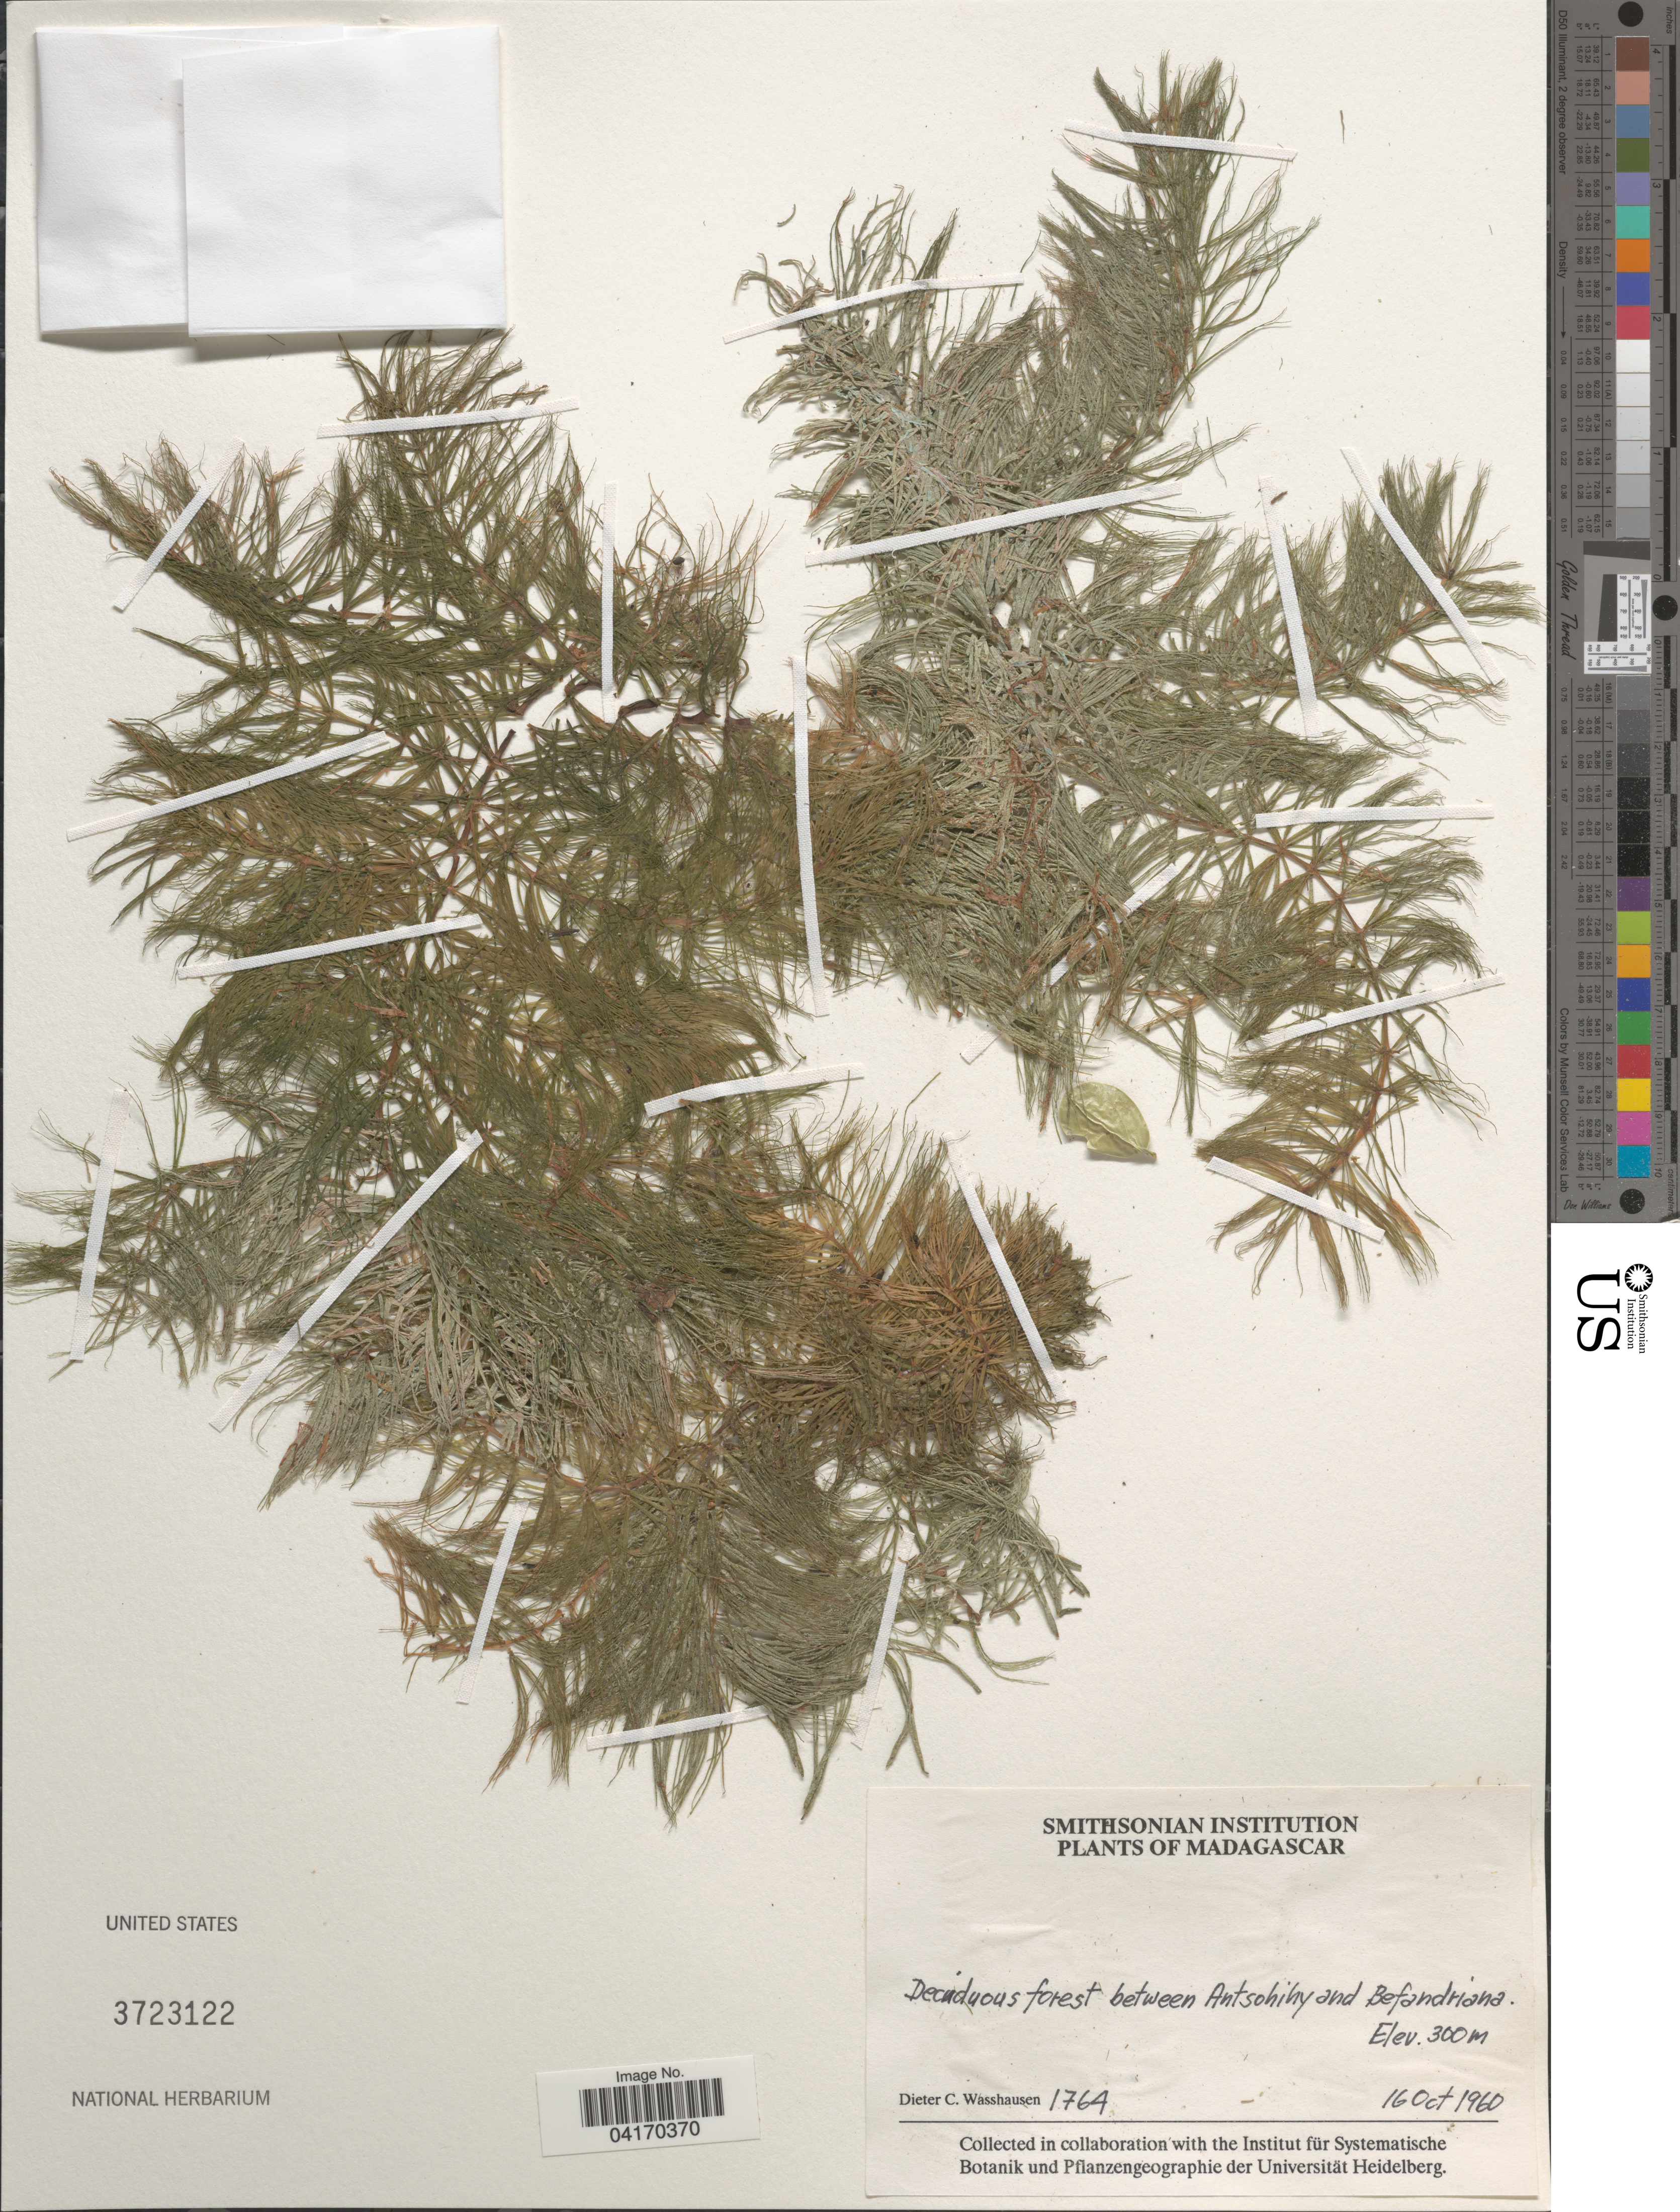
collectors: D. C. Wasshausen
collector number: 1764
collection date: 1960-10-16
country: Madagascar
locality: Deciduous forest between Antsohihy and Befandriana.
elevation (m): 300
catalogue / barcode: US 3723122